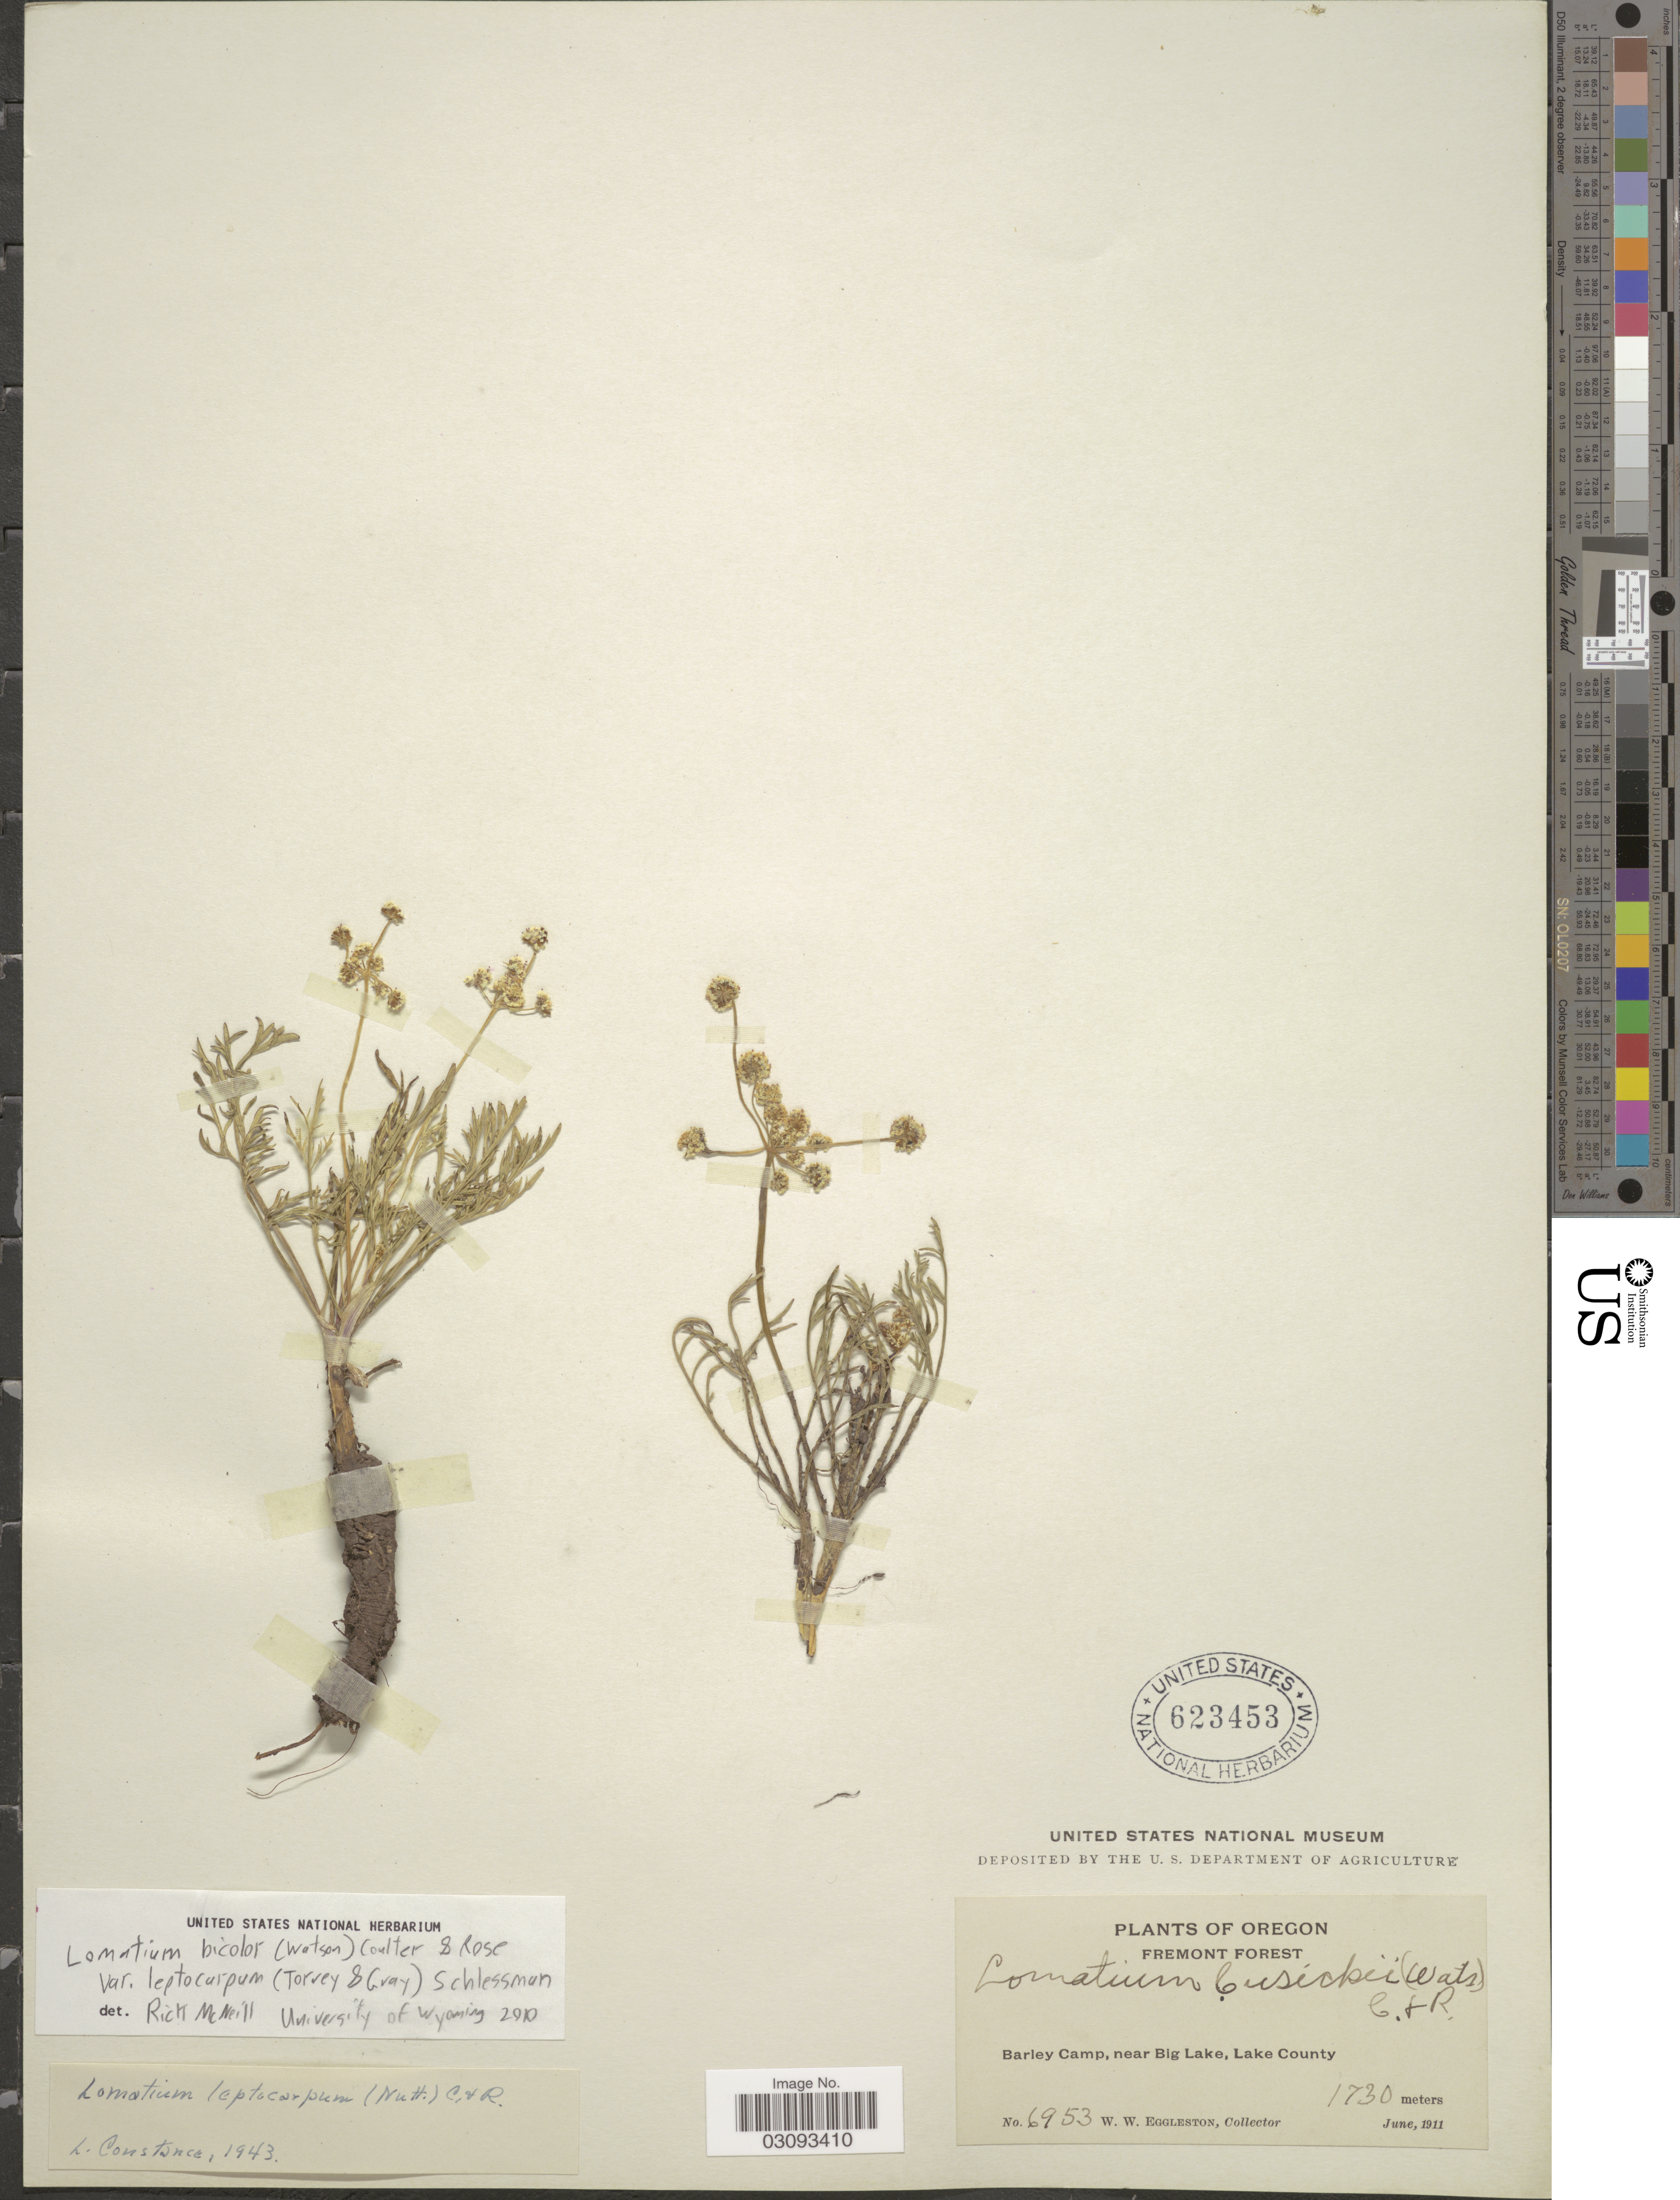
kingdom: Plantae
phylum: Tracheophyta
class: Magnoliopsida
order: Apiales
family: Apiaceae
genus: Lomatium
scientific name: Lomatium bicolor var. leptocarpum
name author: (Torr. & A. Gray) Schlessman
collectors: W. W. Eggleston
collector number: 6953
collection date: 1911-06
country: United States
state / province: Oregon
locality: Fremont Forest. Barley Camp, near Big Lake, Lake County.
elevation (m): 1730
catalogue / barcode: US 623453